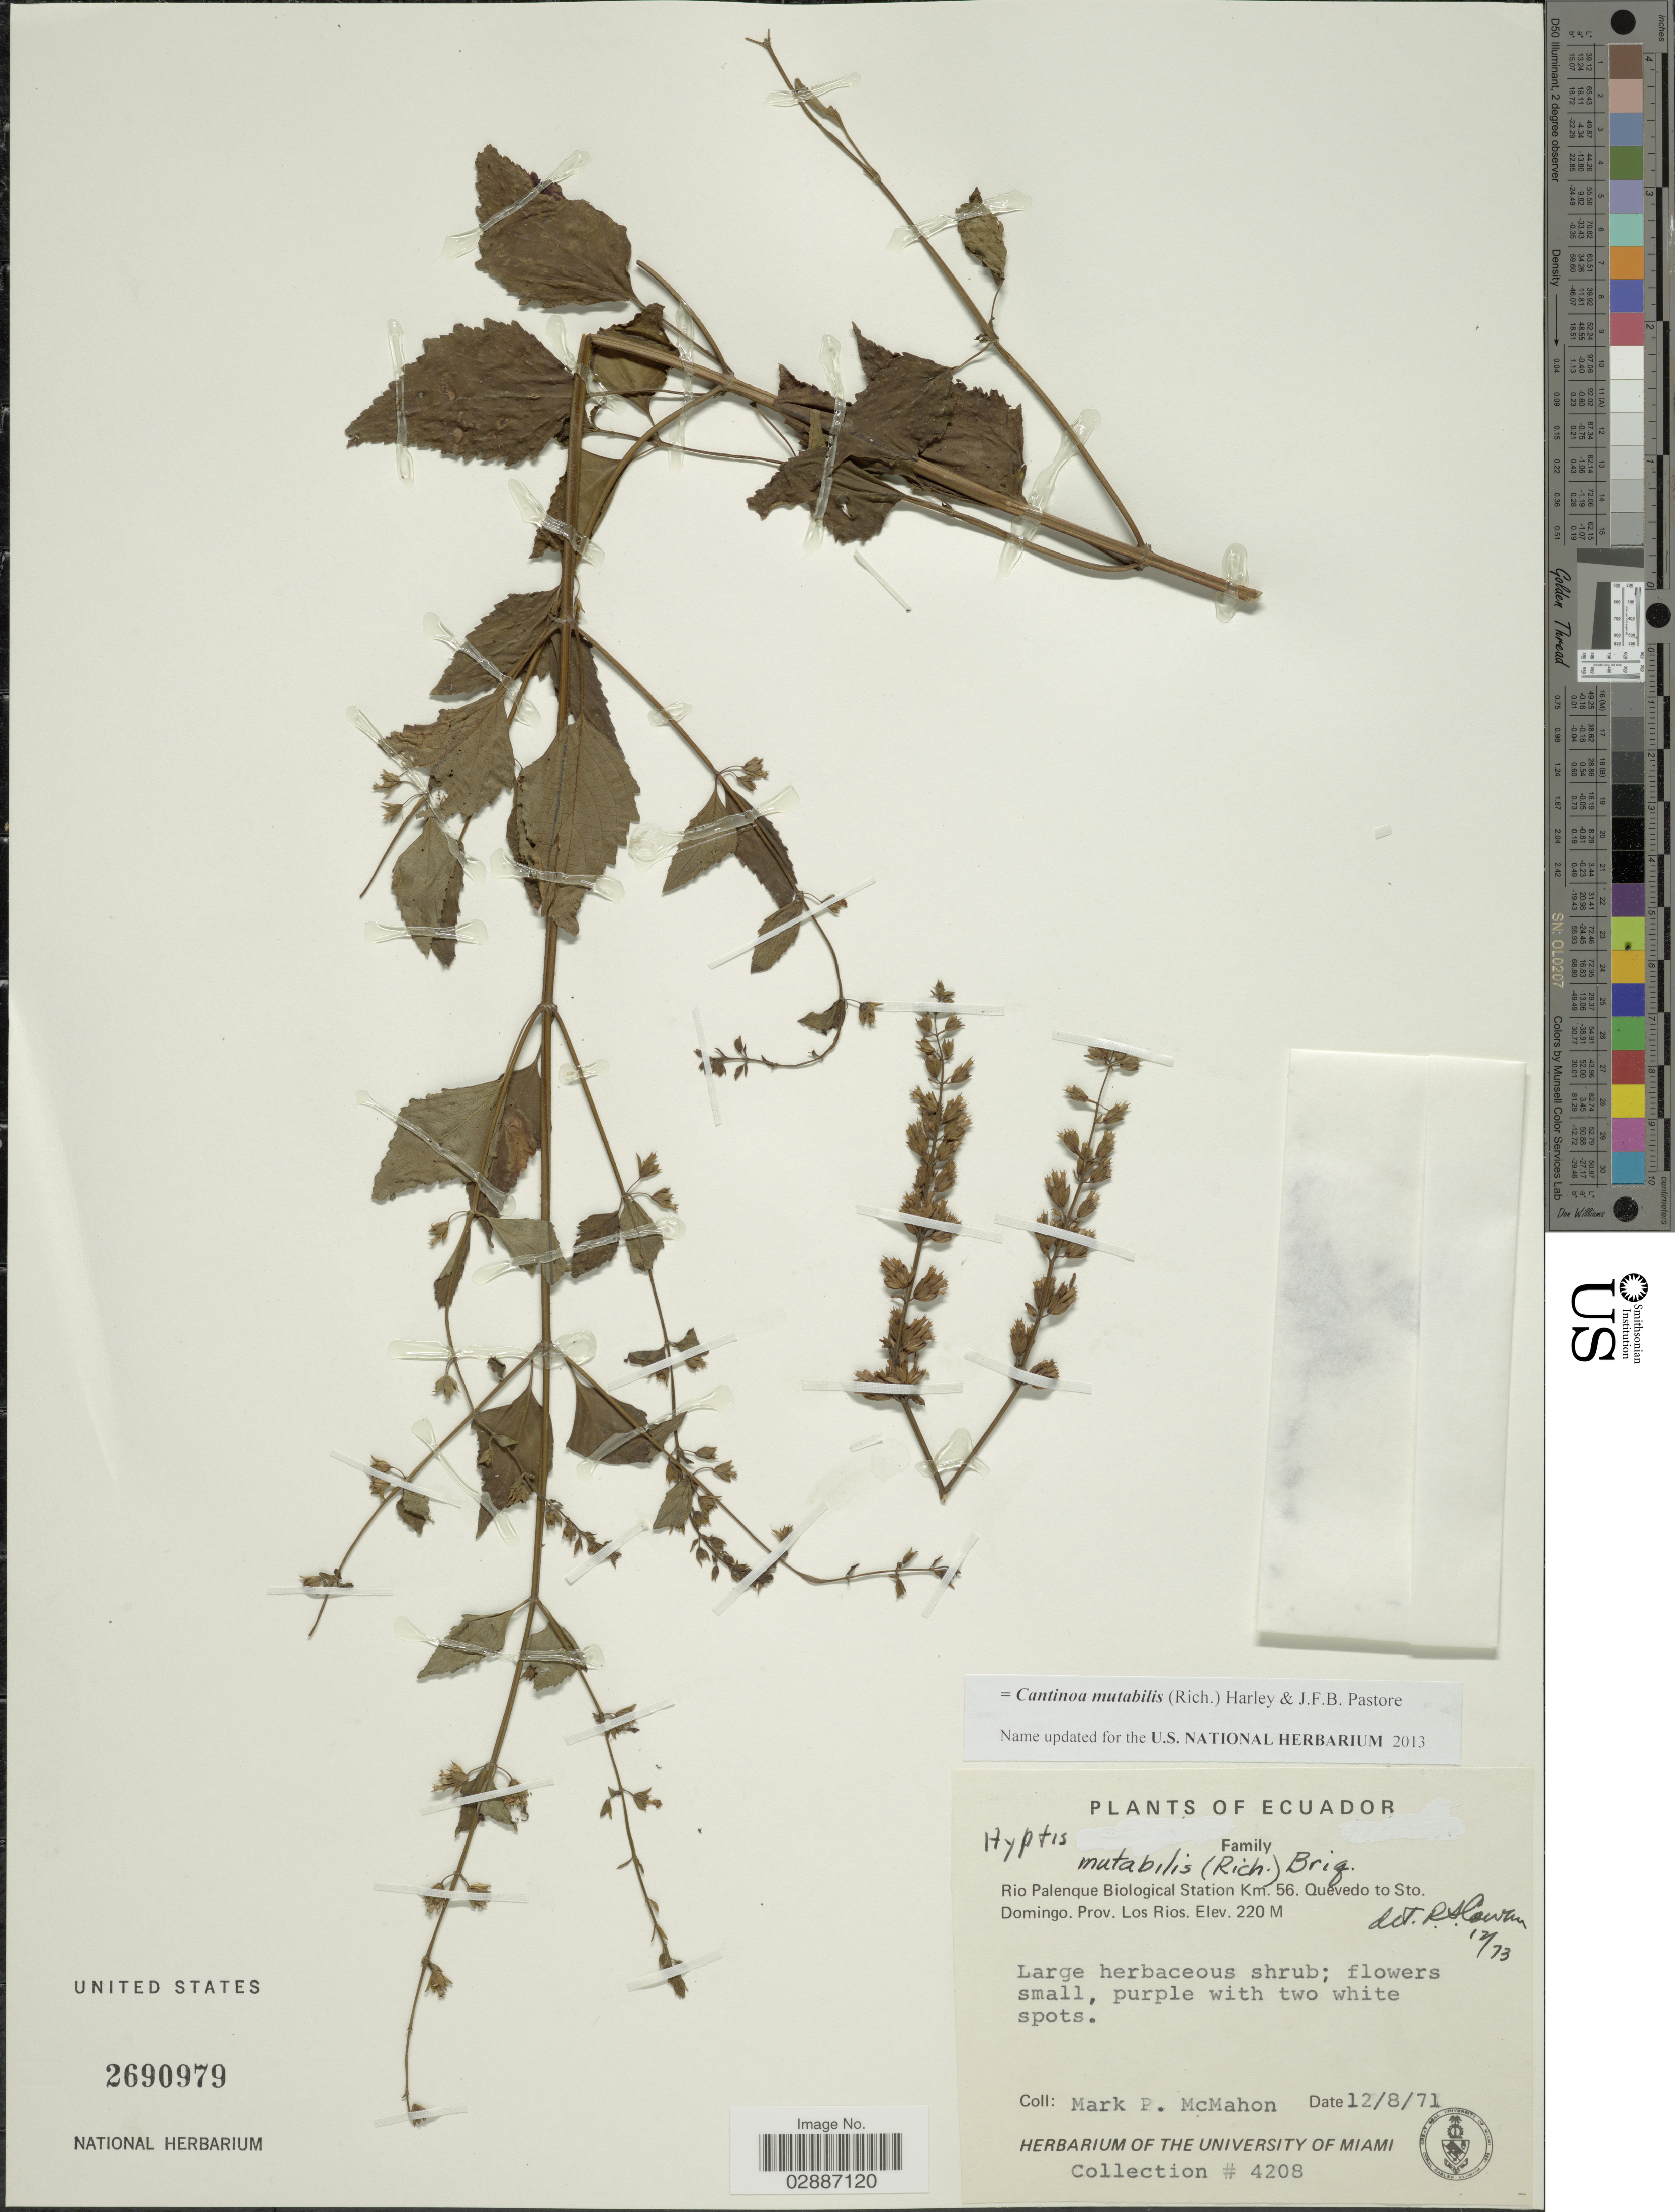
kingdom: Plantae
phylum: Tracheophyta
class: Magnoliopsida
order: Lamiales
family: Lamiaceae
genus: Cantinoa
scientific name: Cantinoa mutabilis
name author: (Epling) Harley & J.F.B. Pastore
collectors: M. McMahon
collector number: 4208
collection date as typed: Transcribed d/m/y: 12/8/71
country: Ecuador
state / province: Los Ríos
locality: Rio Palenque Biological Station Km. 56. Quevedo to Sto. Domingo.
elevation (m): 220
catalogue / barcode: US 2690979